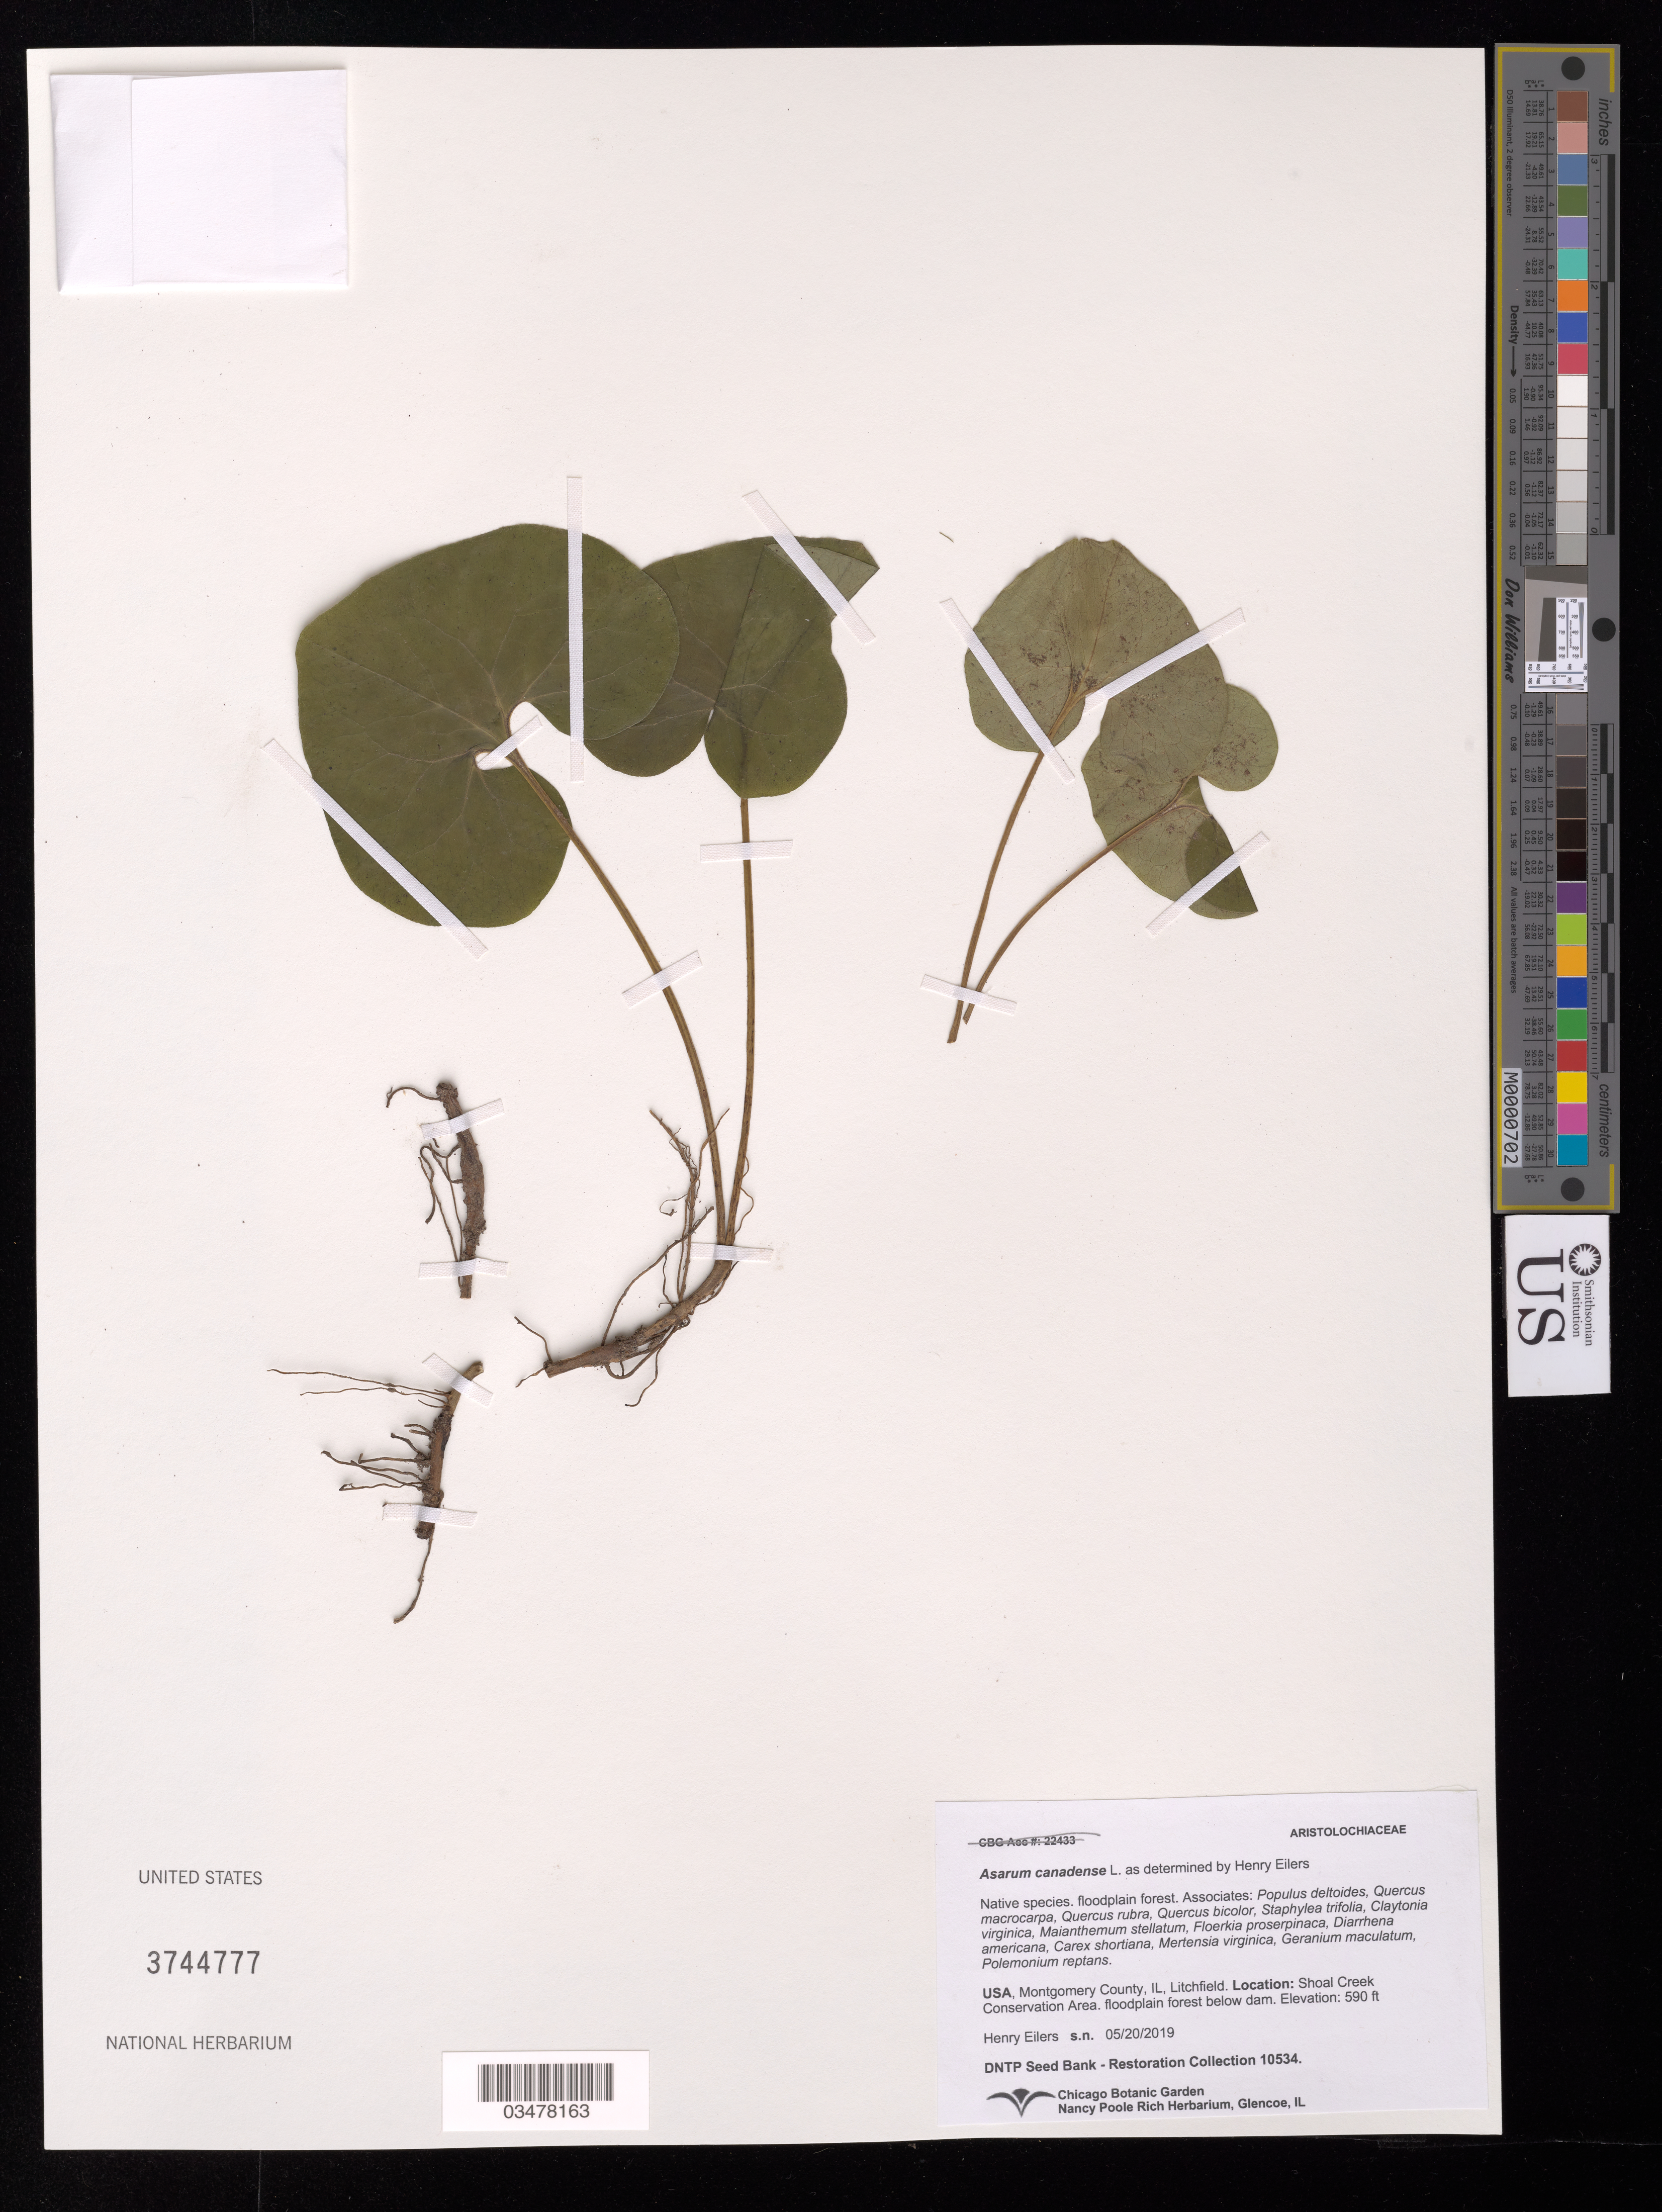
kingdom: Plantae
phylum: Tracheophyta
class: Magnoliopsida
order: Piperales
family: Aristolochiaceae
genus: Asarum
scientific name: Asarum canadense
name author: L.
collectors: H. Eilers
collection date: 2019-05-20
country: United States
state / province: Illinois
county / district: Montgomery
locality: Litchfield. Shoal Creek Conservation Area, floodplain forest below dam.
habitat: Floodplain forest. With Quercus rubra, Claytonia virginica, Carex shortiana, ect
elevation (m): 180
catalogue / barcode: US 3744777